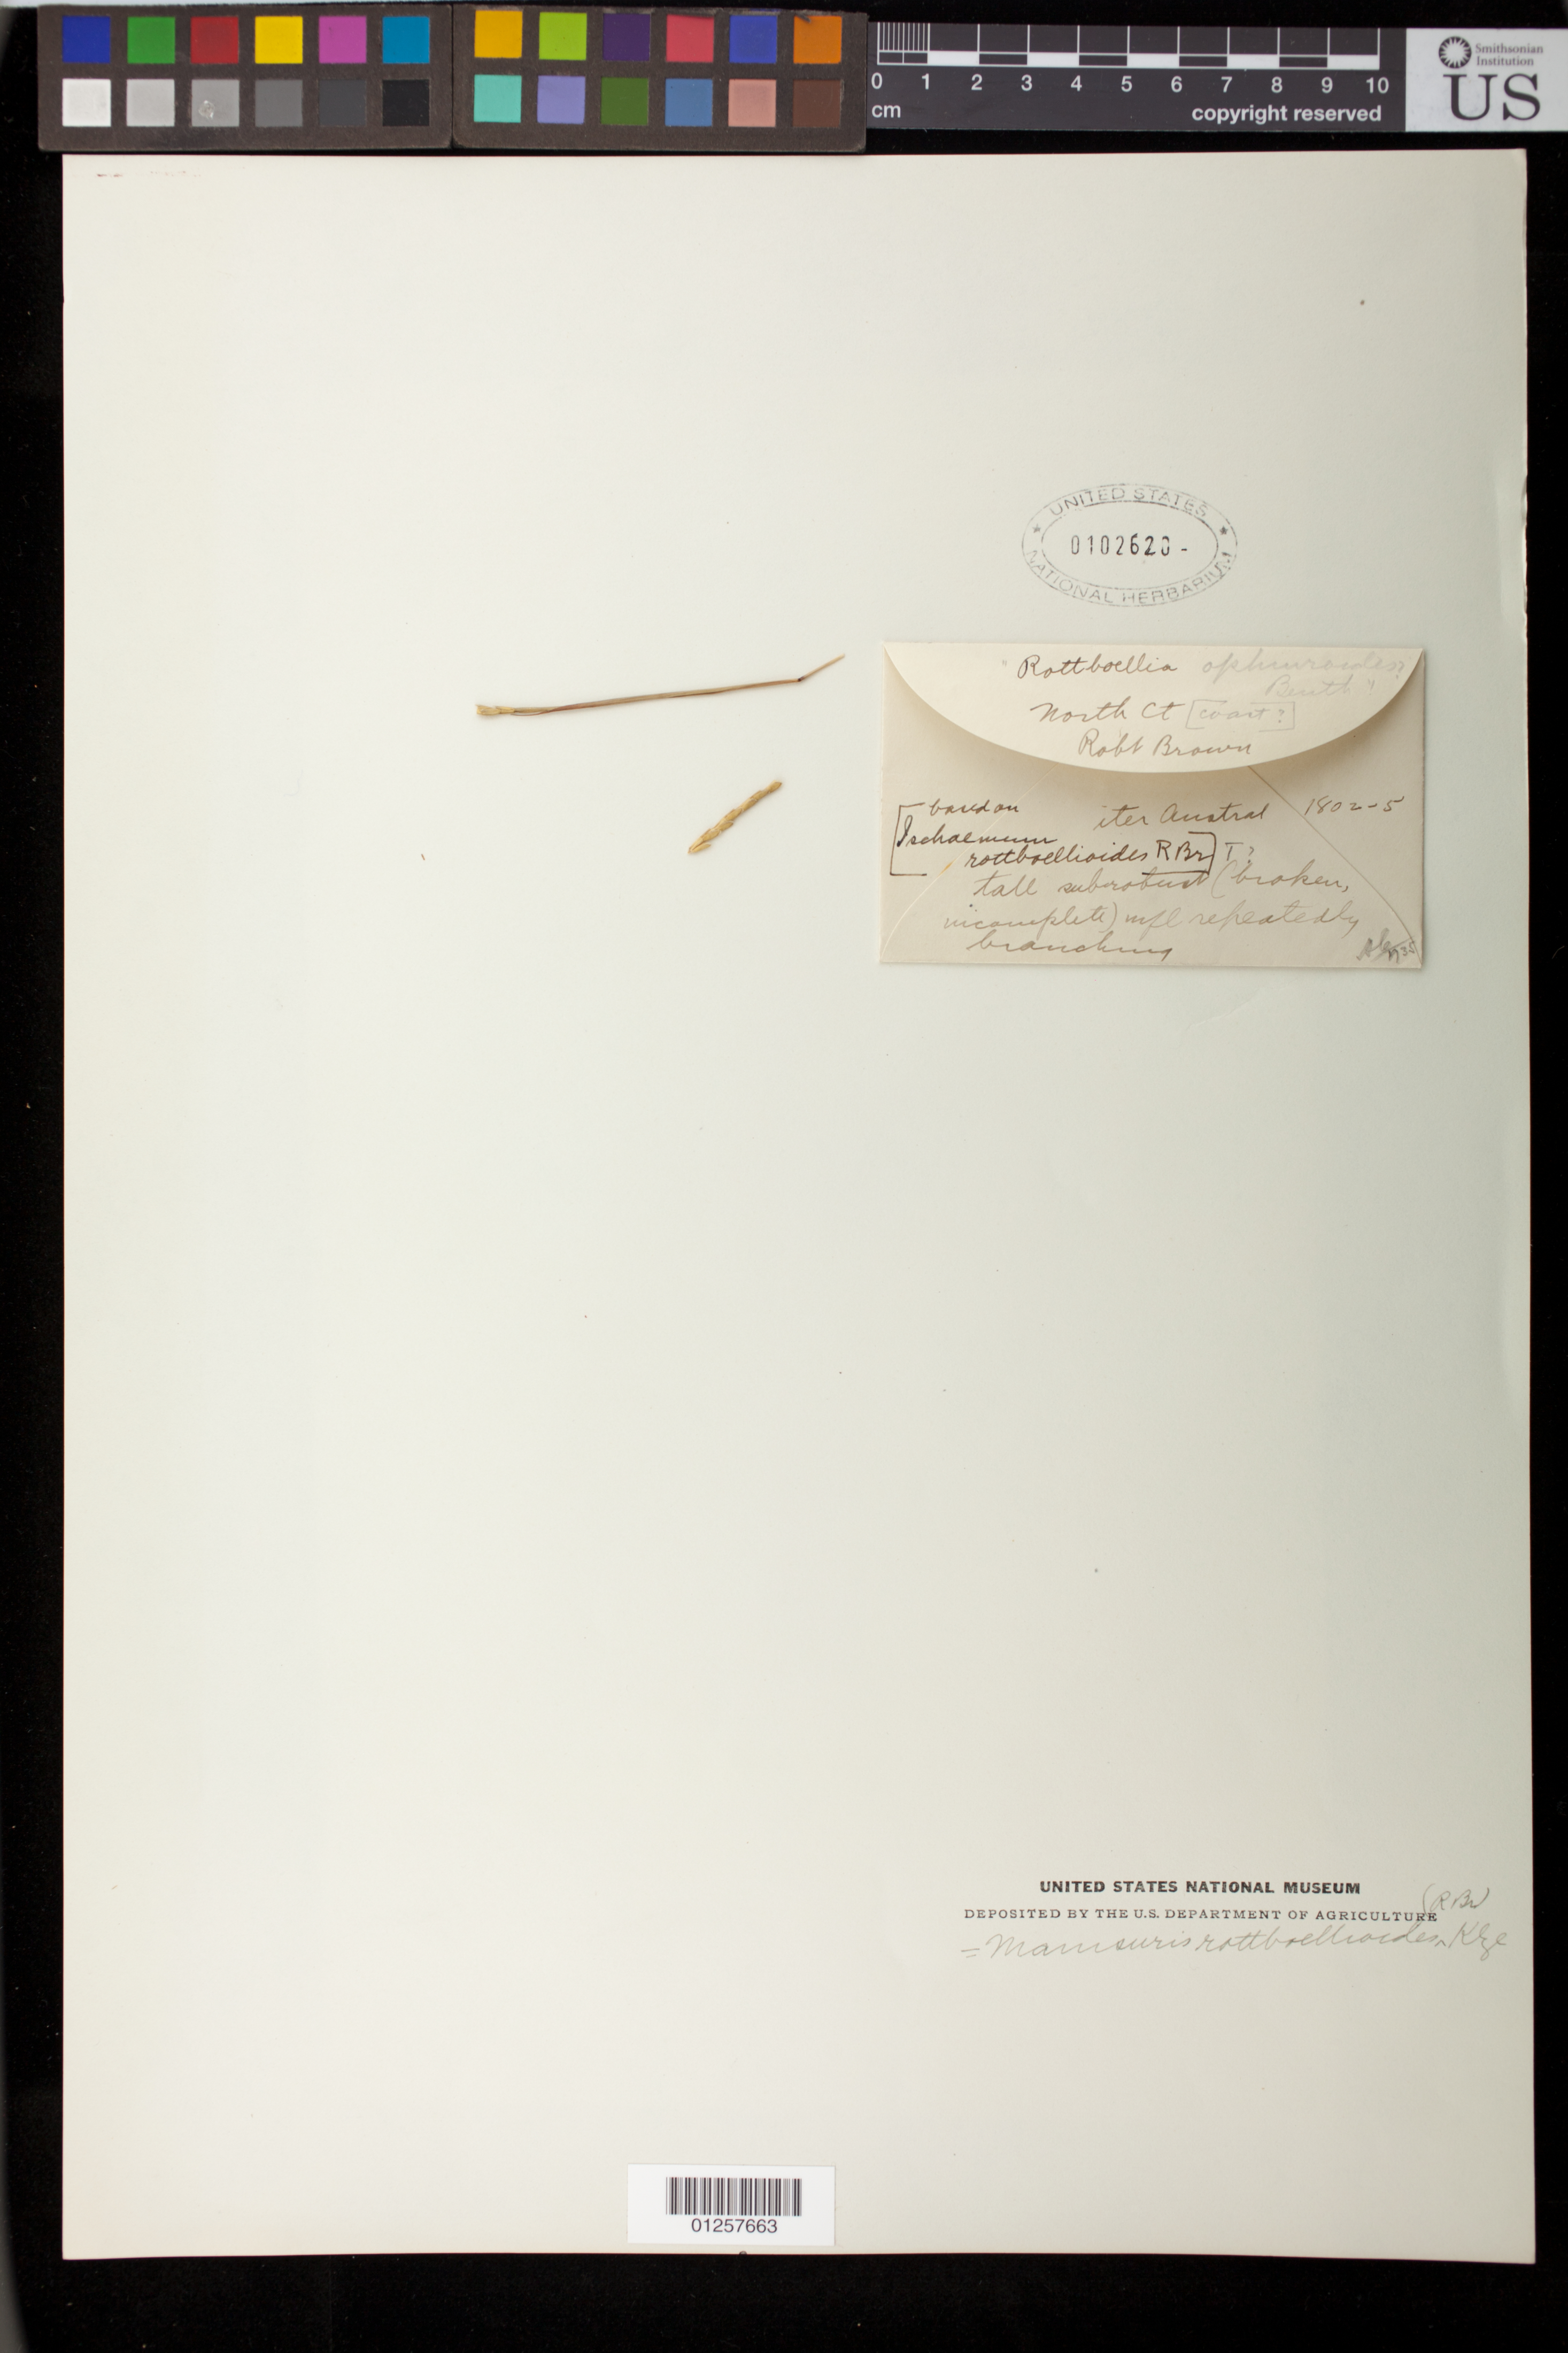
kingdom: Plantae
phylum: Tracheophyta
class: Liliopsida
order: Poales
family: Poaceae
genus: Ischaemum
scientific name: Ischaemum rottboellioides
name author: R. Br.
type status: Type Fragment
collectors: W. T. Aiton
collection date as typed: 1802 to -- --- 1805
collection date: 1802/1805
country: Australia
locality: North Coast.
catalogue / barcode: US 102620